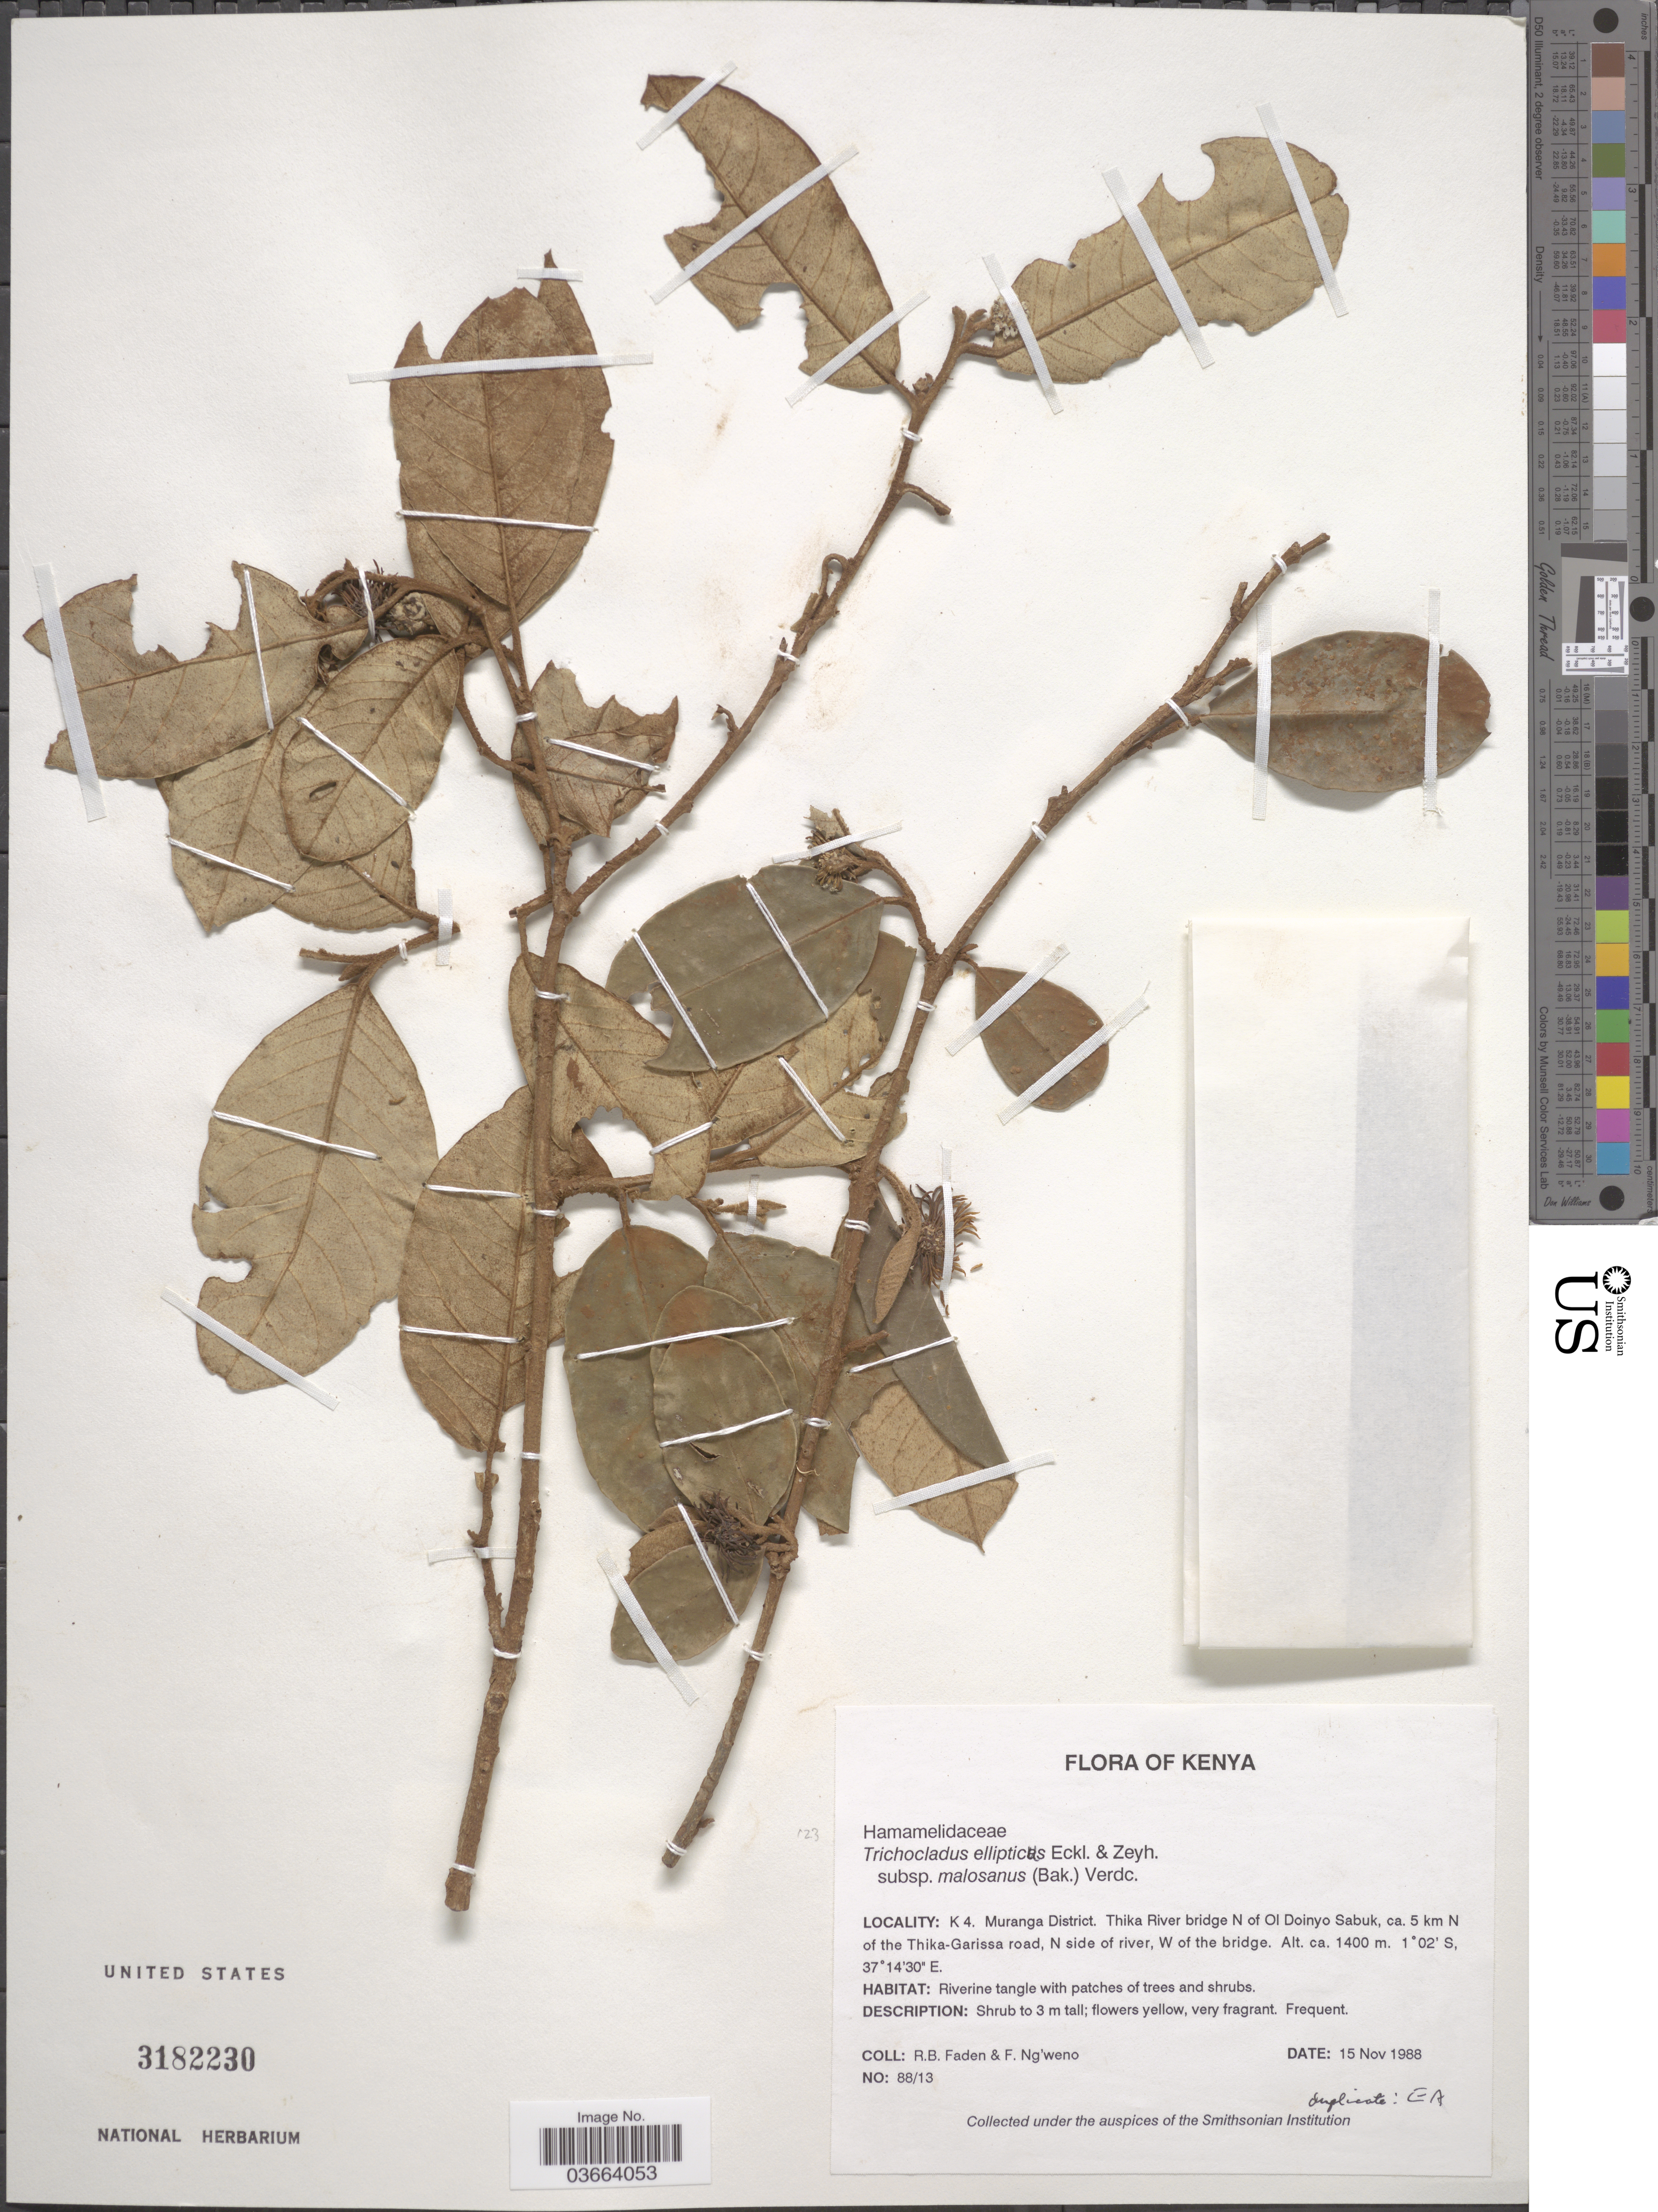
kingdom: Plantae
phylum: Tracheophyta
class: Magnoliopsida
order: Saxifragales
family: Hamamelidaceae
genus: Trichocladus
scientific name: Trichocladus ellipticus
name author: Eckl. & Zeyh. ex Sond.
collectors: R. B. Faden & F. Ng'weno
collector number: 88/13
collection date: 1988-11-15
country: Kenya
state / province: Murang'a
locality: K 4, Muranga District. Thika River bridge N of Ol Doinyo Sabuk, ca. 5 km N of the Thika-Garissa road, N side of river, W of the bridge.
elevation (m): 1400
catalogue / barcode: US 3182230